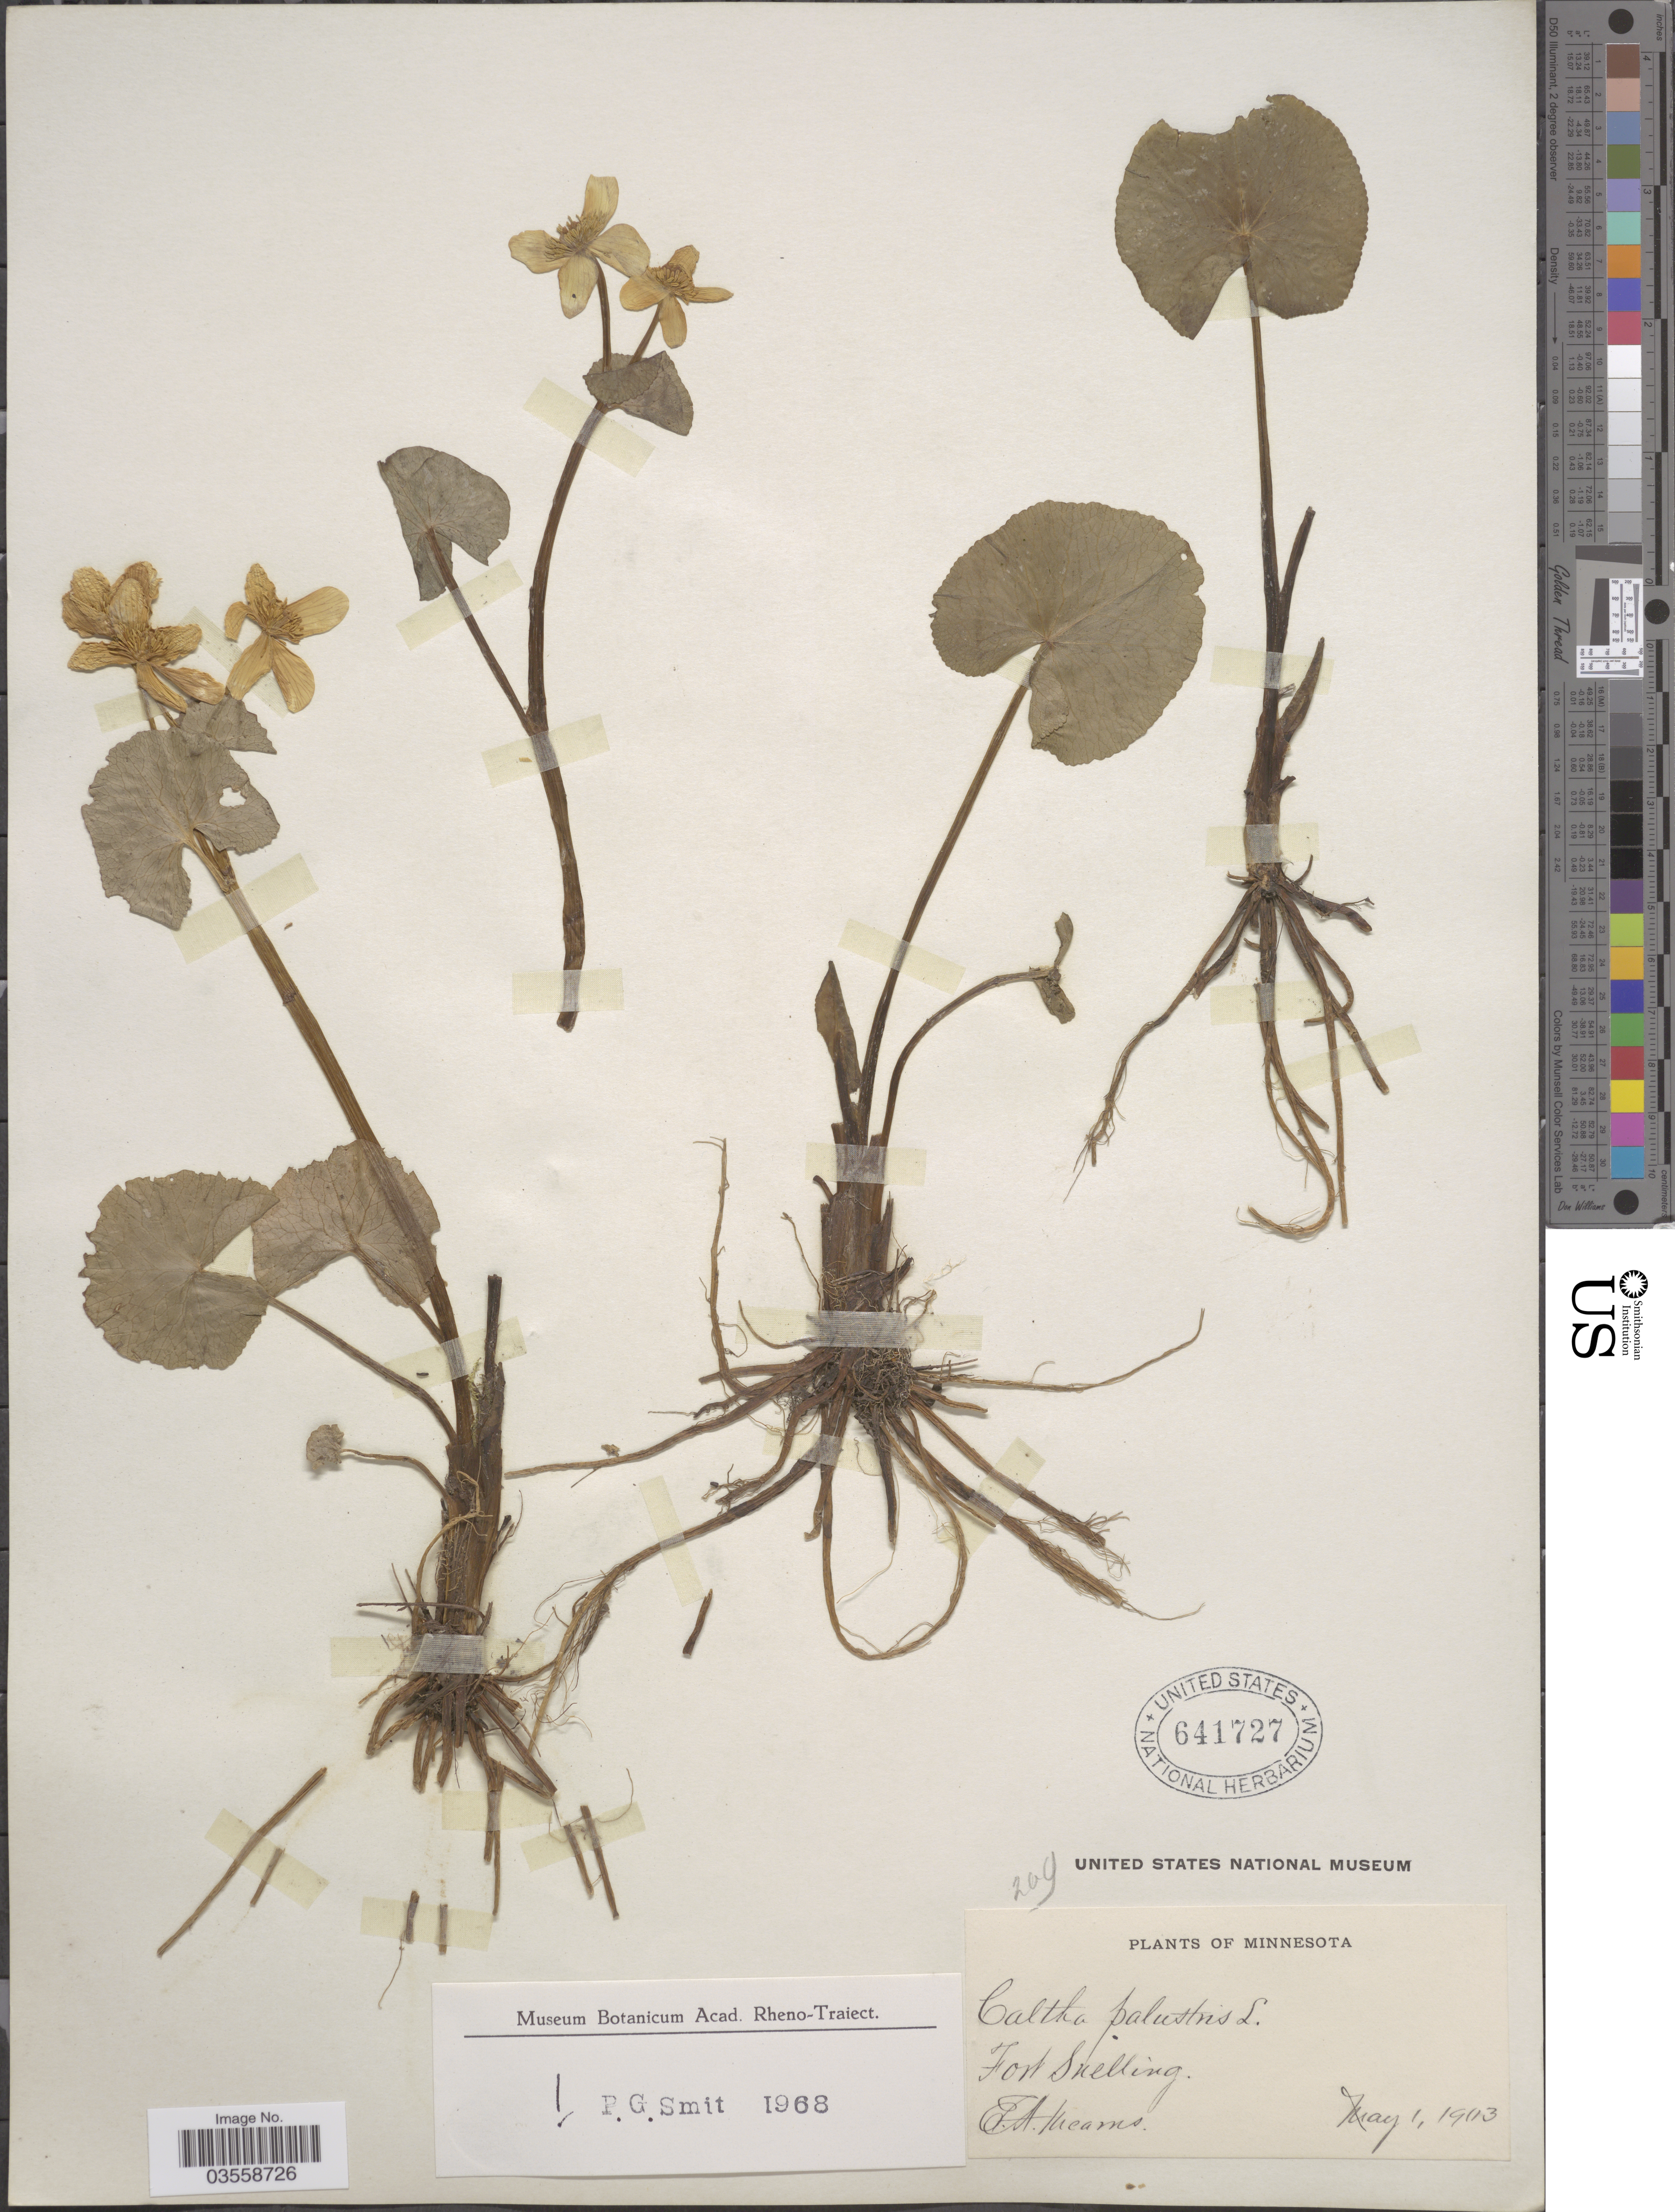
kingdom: Plantae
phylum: Tracheophyta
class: Magnoliopsida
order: Ranunculales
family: Ranunculaceae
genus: Caltha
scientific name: Caltha palustris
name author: L.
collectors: E. A. Mearns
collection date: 1903-05-01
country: United States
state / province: Minnesota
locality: Fort Snelling.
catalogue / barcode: US 641727